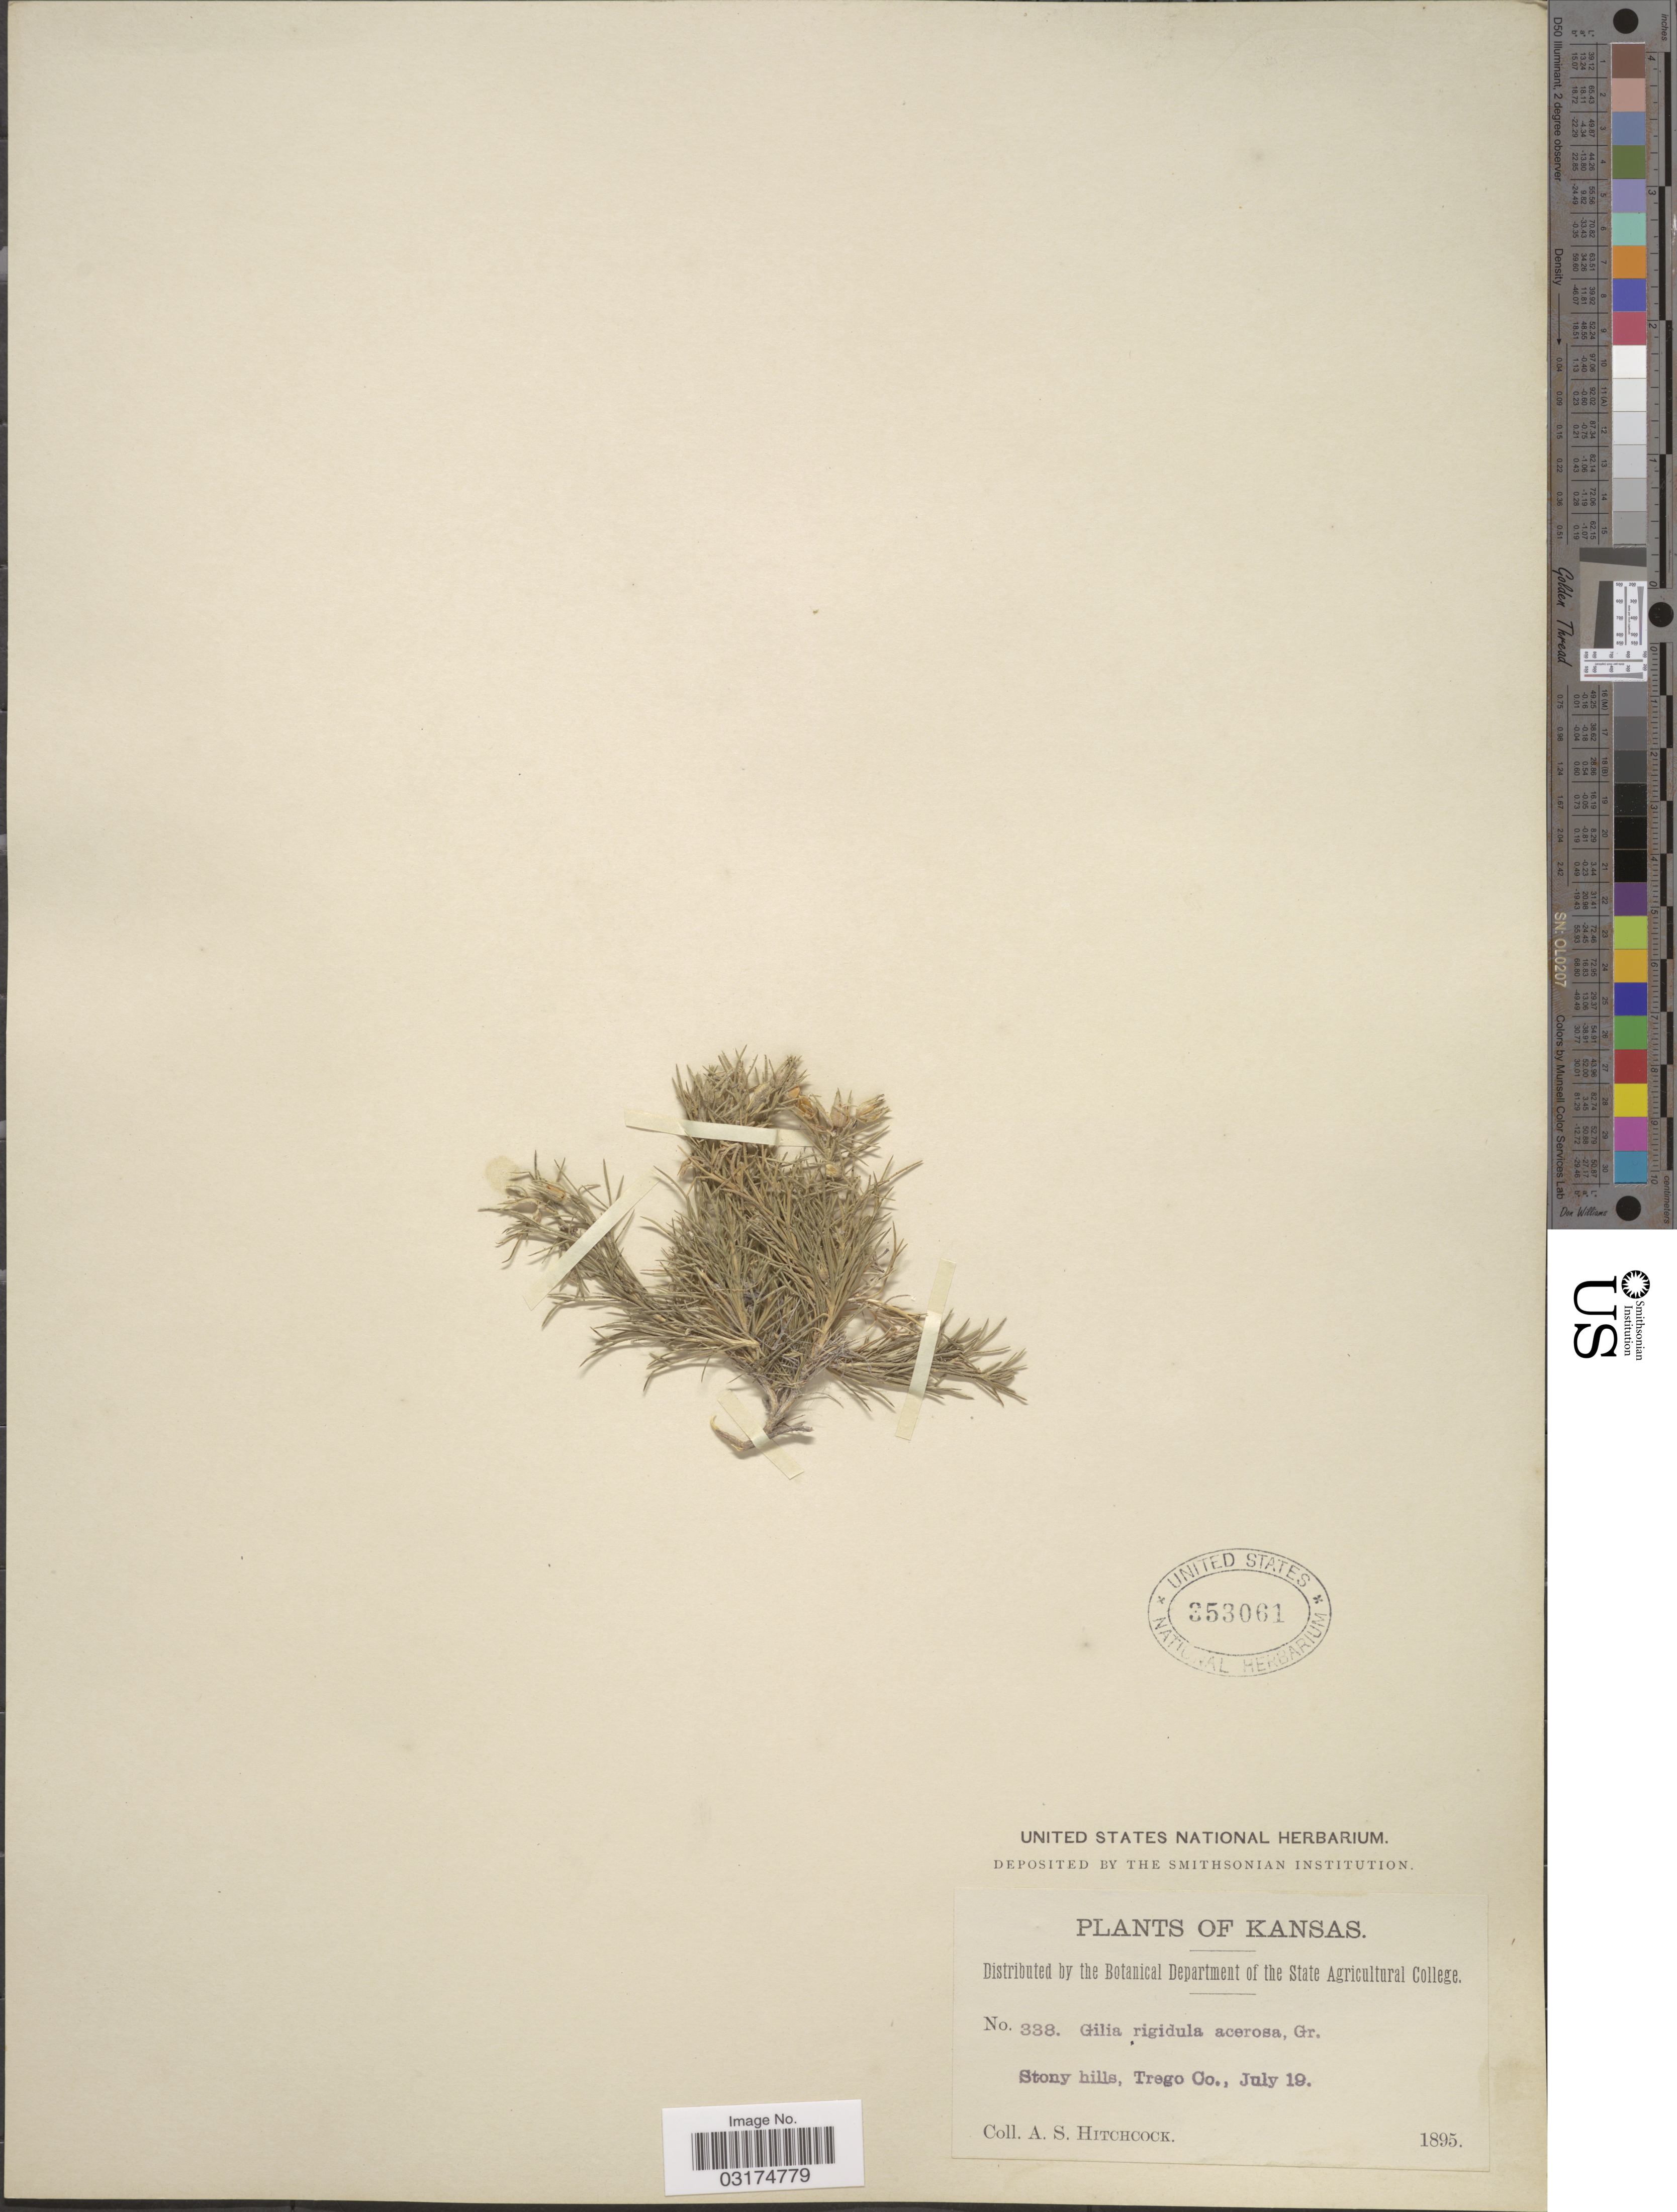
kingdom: Plantae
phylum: Tracheophyta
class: Magnoliopsida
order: Ericales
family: Polemoniaceae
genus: Giliastrum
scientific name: Giliastrum acerosum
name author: (A. Gray) Rydb.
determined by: Strong, Mark T., (BOT), Smithsonian Institution - National Museum of Natural History (UNITED STATES)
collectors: A. S. Hitchcock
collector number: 338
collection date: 1895-07-19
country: United States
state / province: Kansas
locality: Trego Co.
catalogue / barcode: US 353061